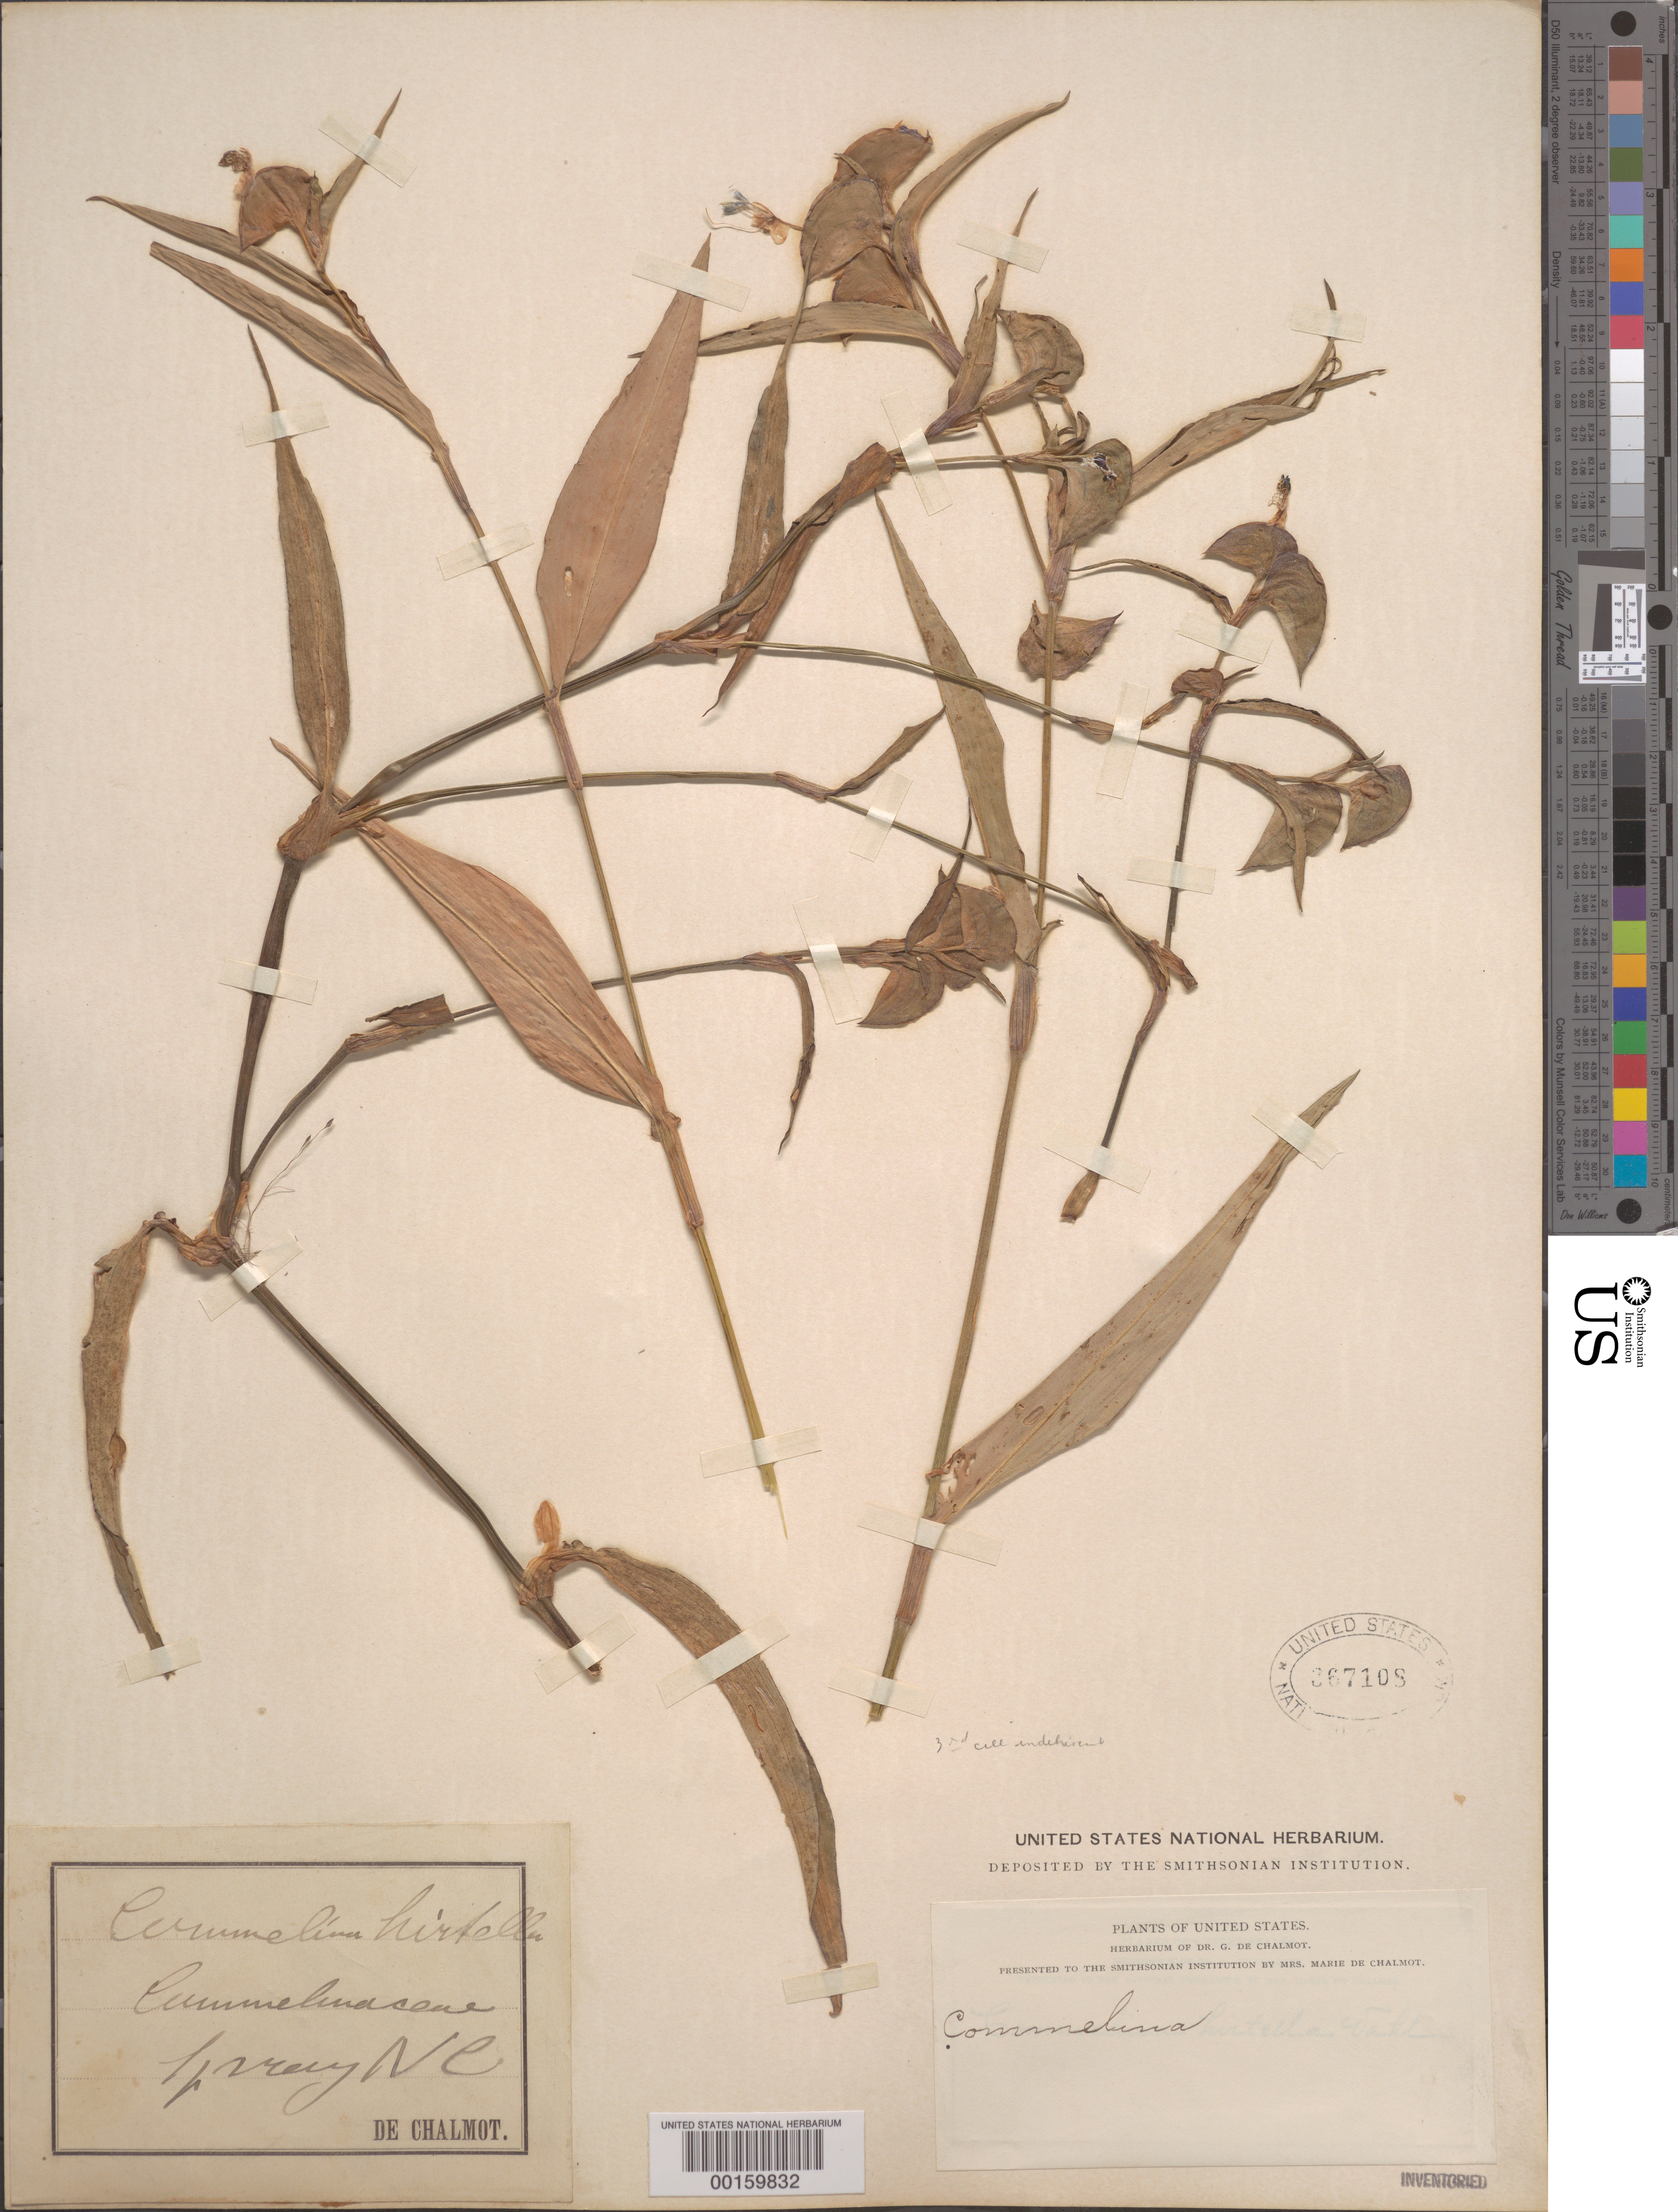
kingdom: Plantae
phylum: Tracheophyta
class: Liliopsida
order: Commelinales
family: Commelinaceae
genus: Commelina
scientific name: Commelina erecta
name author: L.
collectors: G. de Chalmot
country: United States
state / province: North Carolina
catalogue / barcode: US 367108